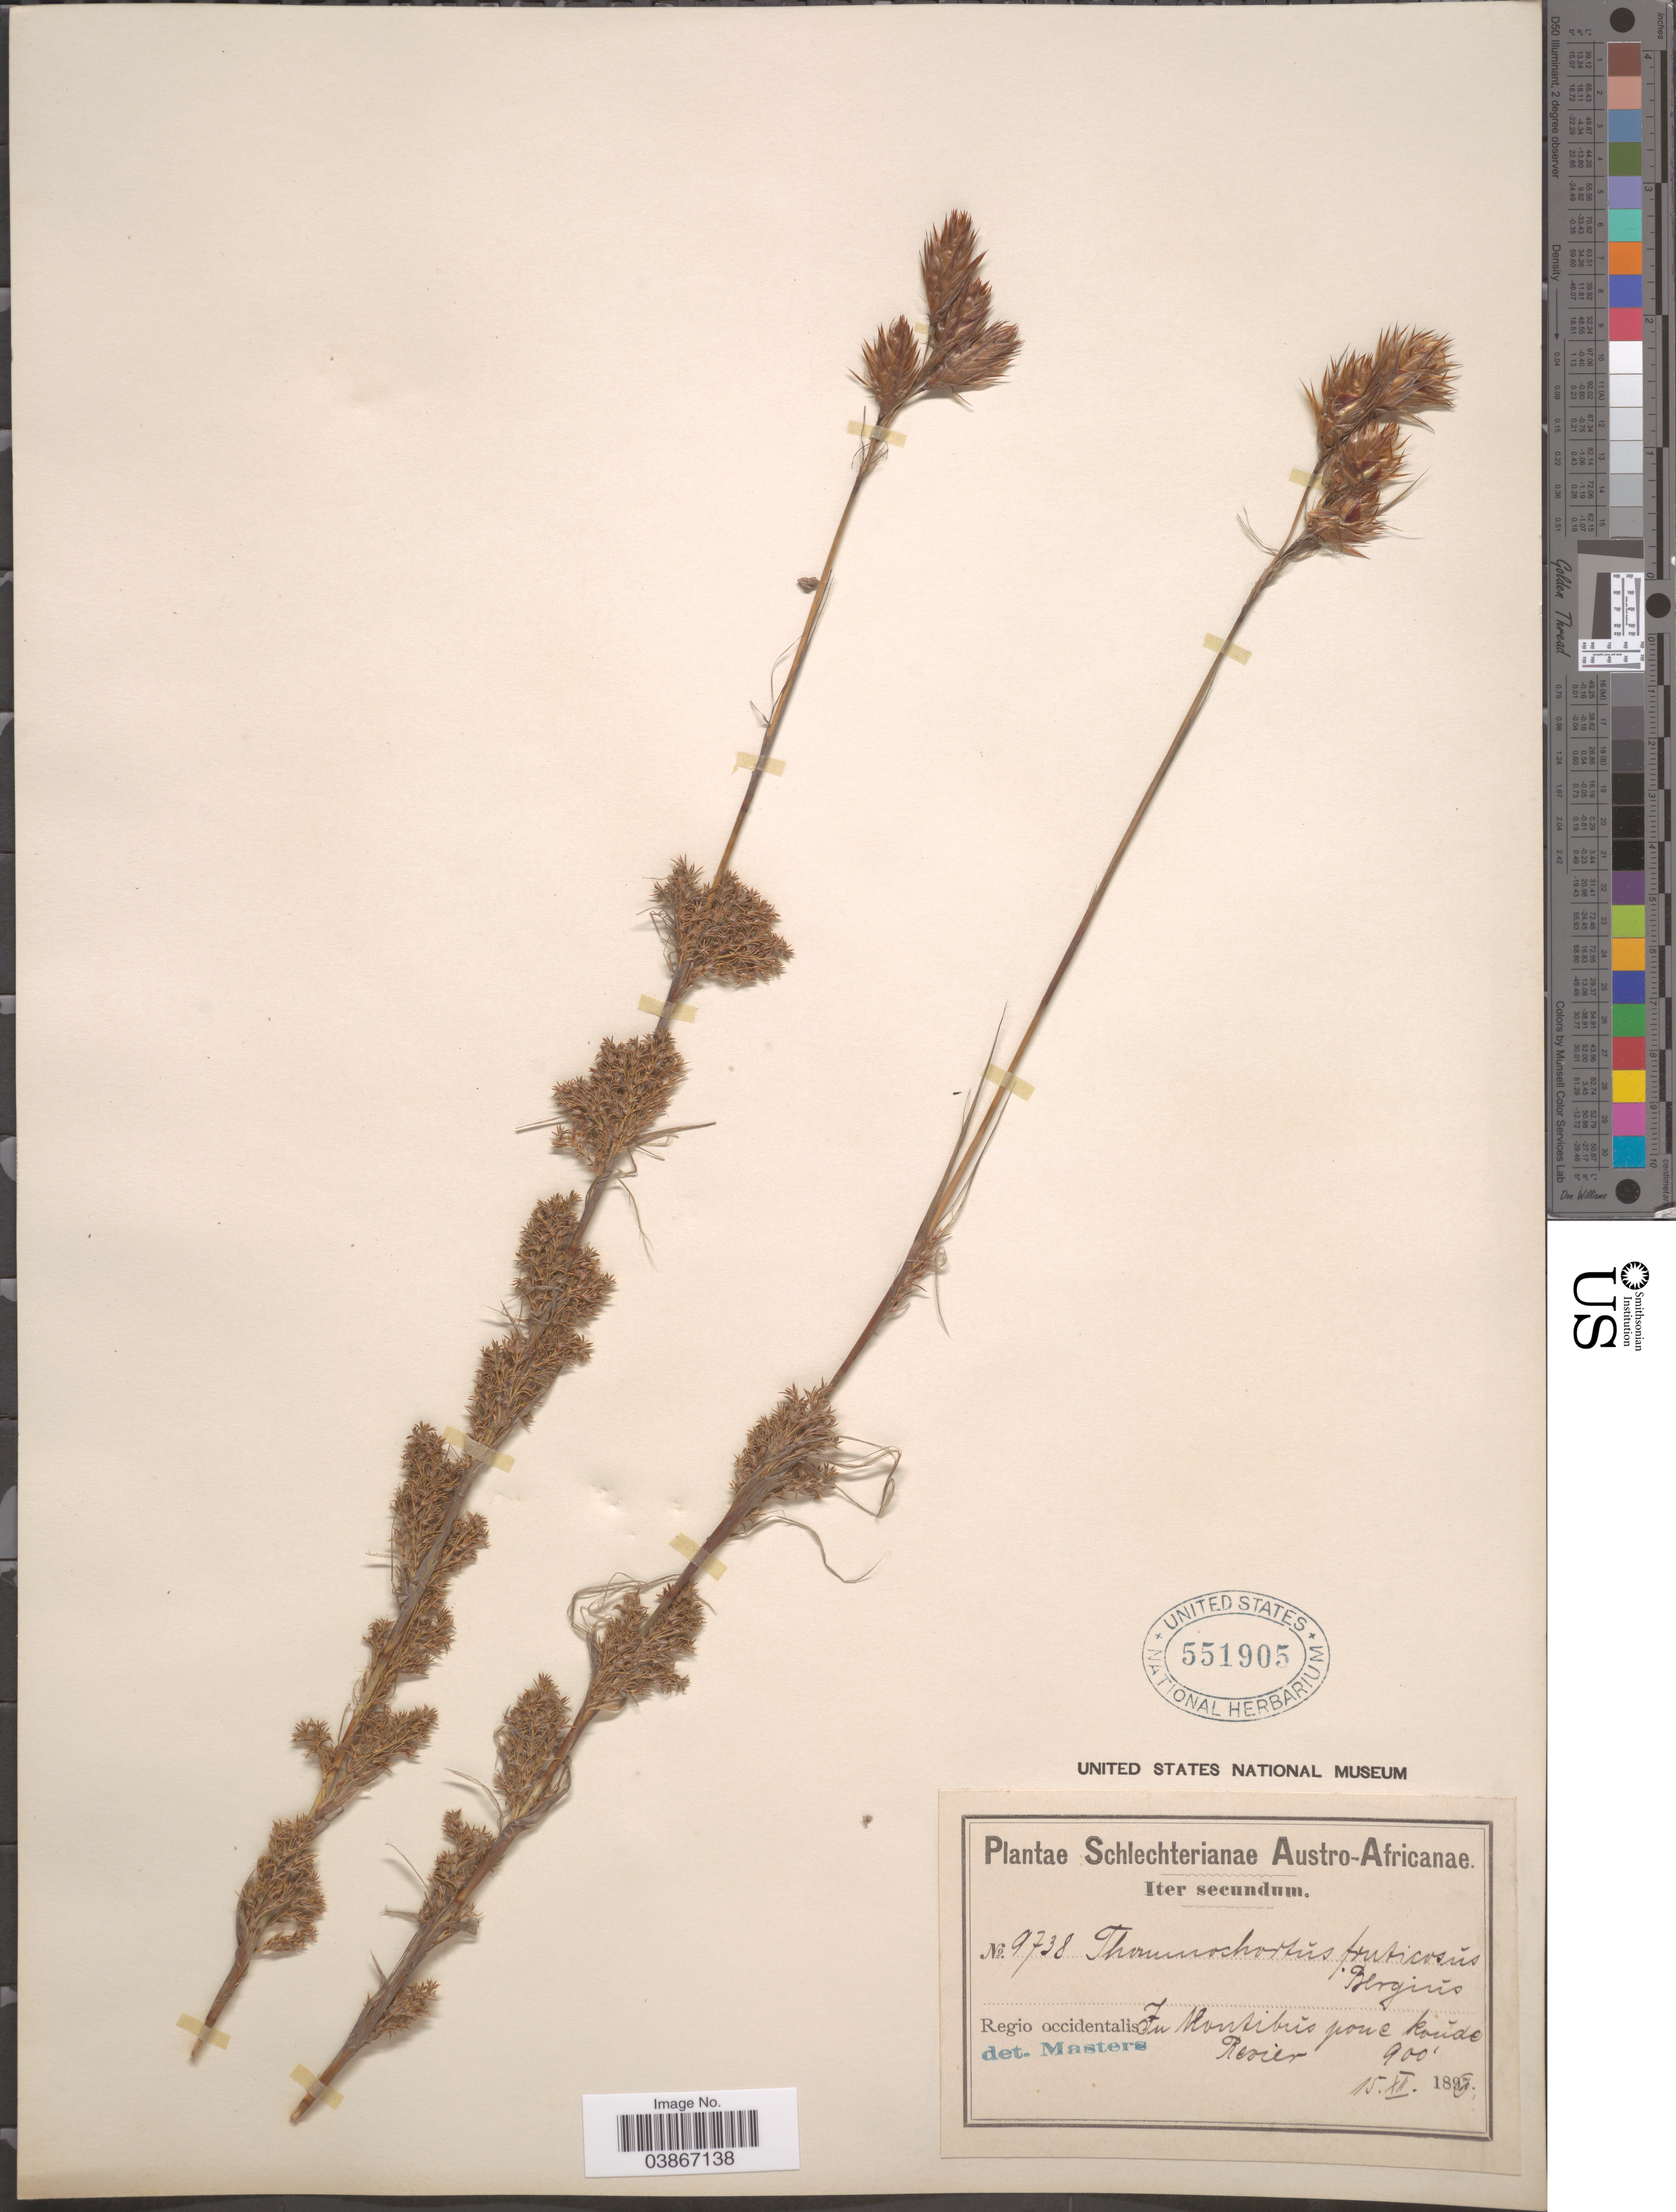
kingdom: Plantae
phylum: Tracheophyta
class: Liliopsida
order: Poales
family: Restionaceae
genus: Thamnochortus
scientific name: Thamnochortus fruticosus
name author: P.J. Bergius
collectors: Schlechter, --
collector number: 9738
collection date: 1896-12-15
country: South Africa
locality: Austro-Africanae. Regio occidentalis In Montibus pone koůde Revier.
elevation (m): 274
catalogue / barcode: US 551905